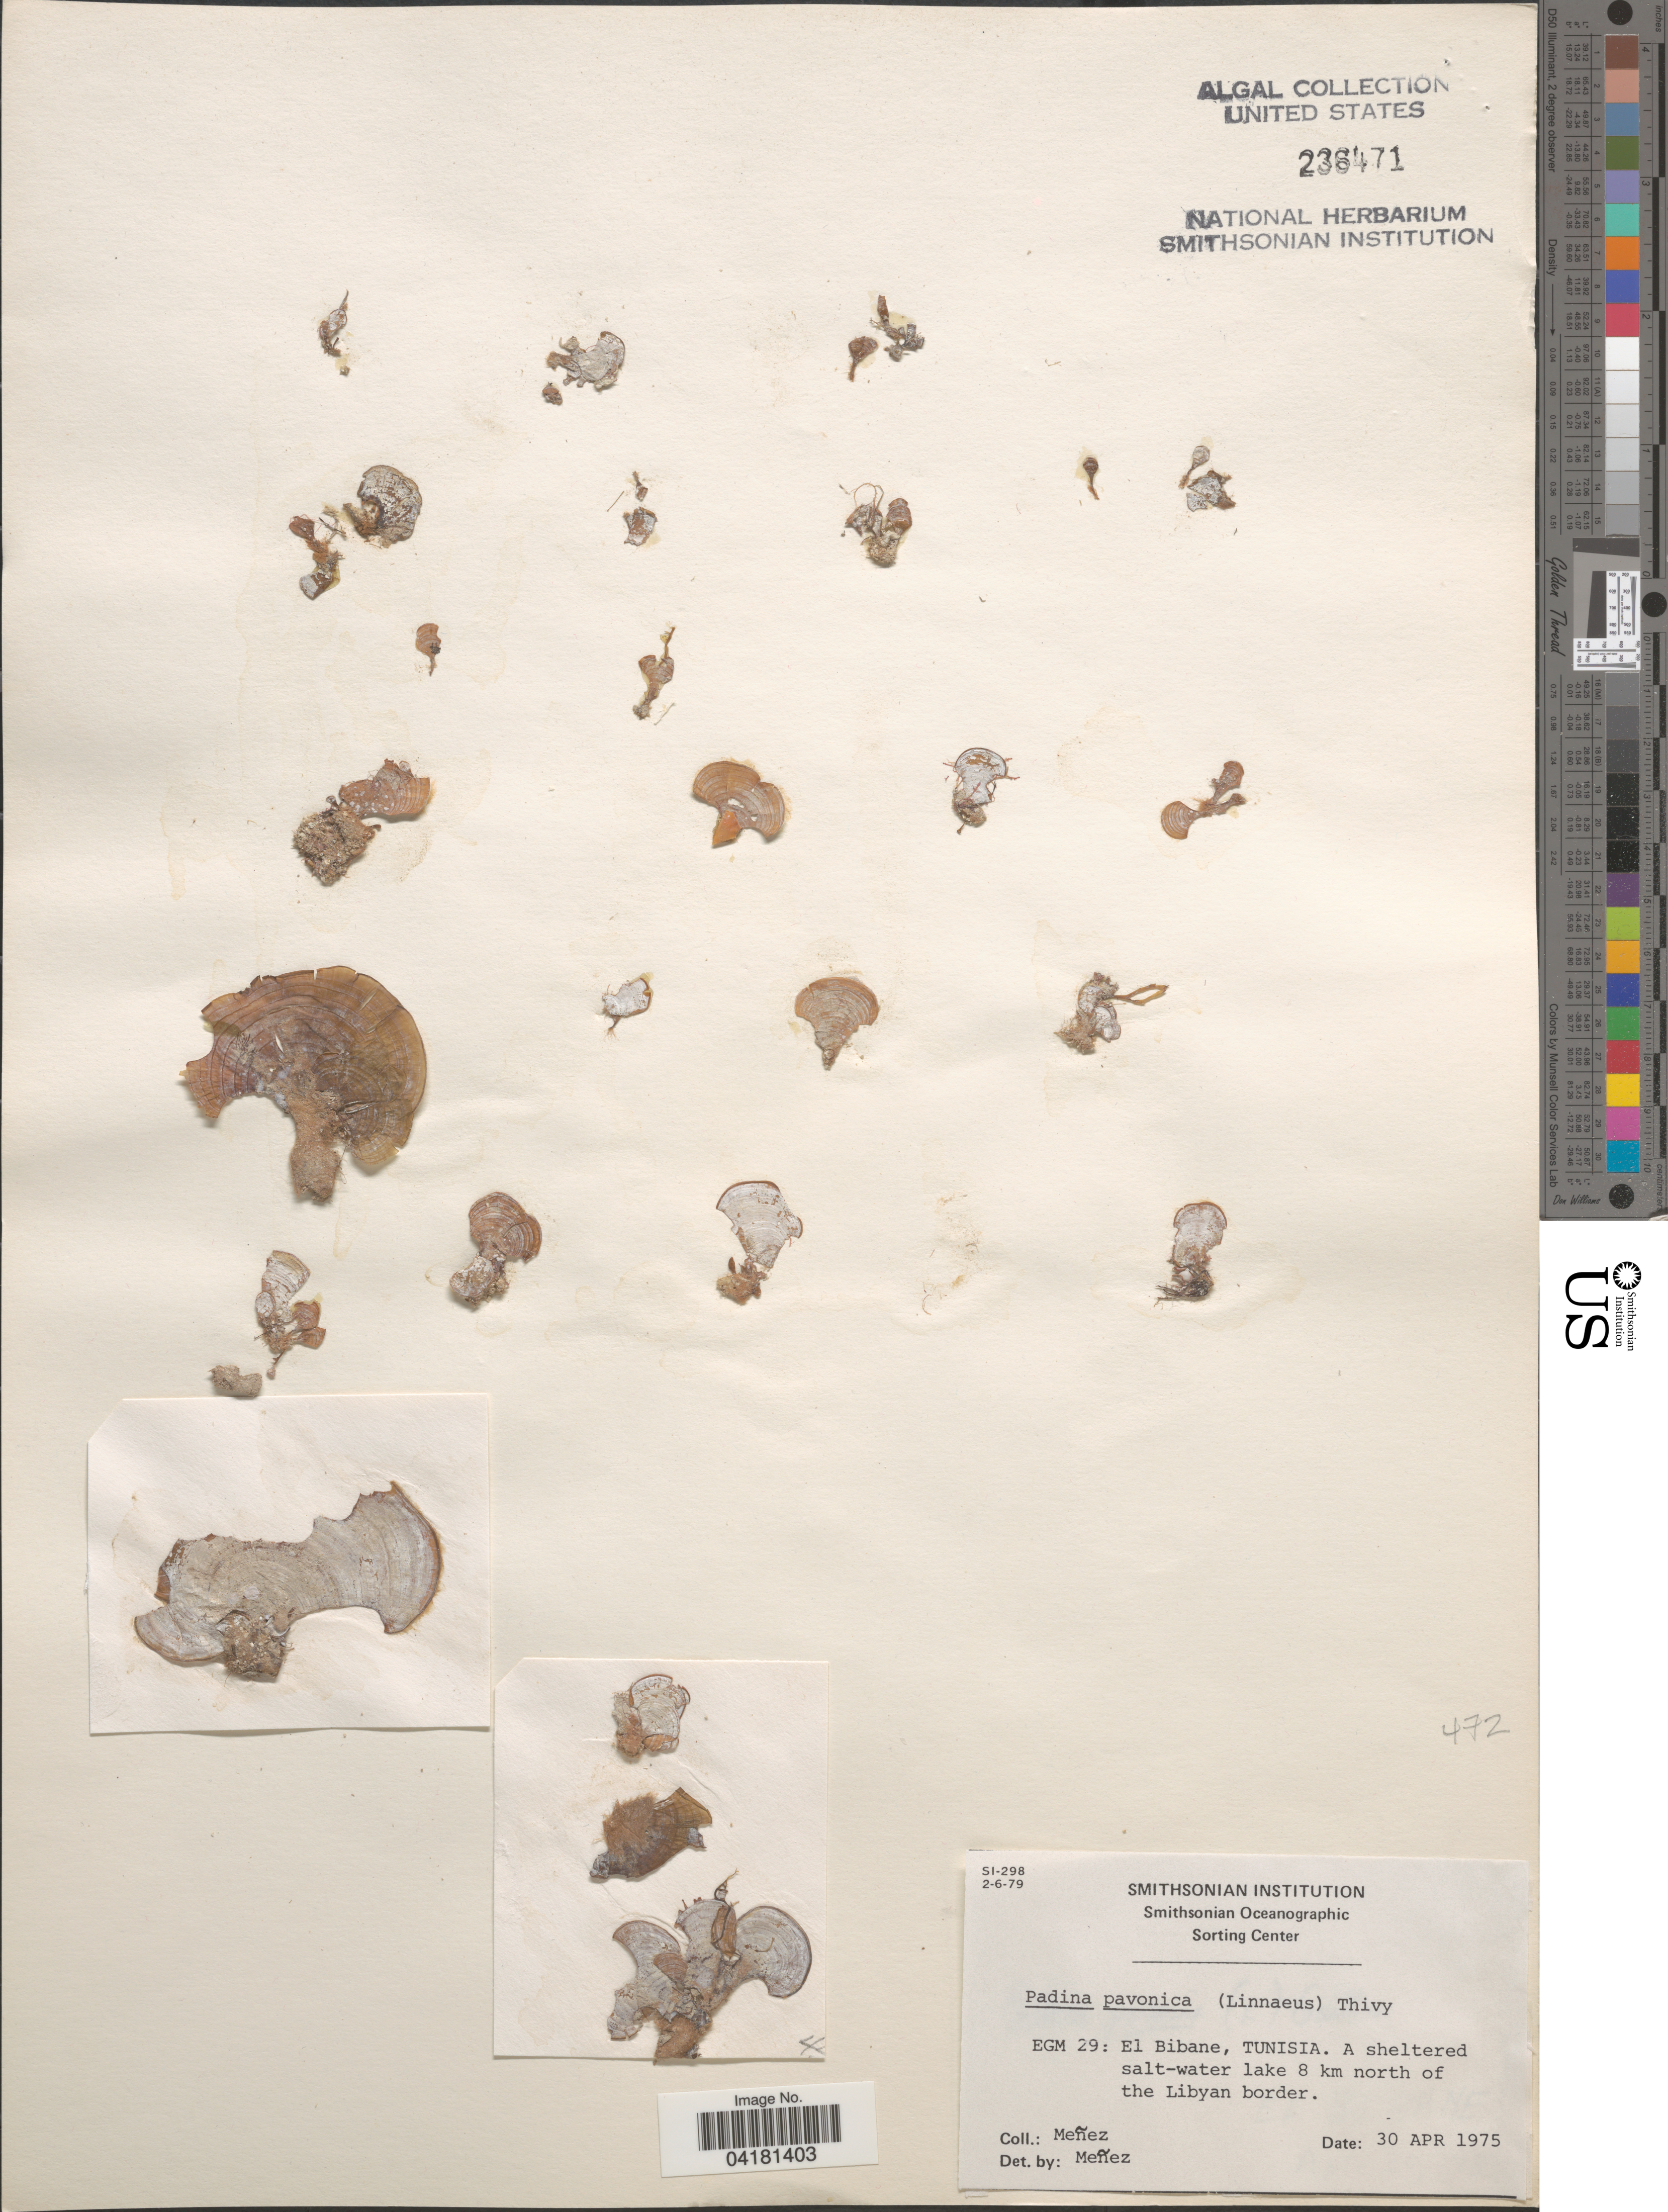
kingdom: Chromista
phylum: Ochrophyta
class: Phaeophyceae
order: Dictyotales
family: Dictyotaceae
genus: Padina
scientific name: Padina pavonica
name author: (L.) Thivy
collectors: Menez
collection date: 1975-04-30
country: Tunisia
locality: EGM 29: El Bibane, Tunisia. A sheltered salt-water lake 8 km north of the Libyan border.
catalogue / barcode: US 236471